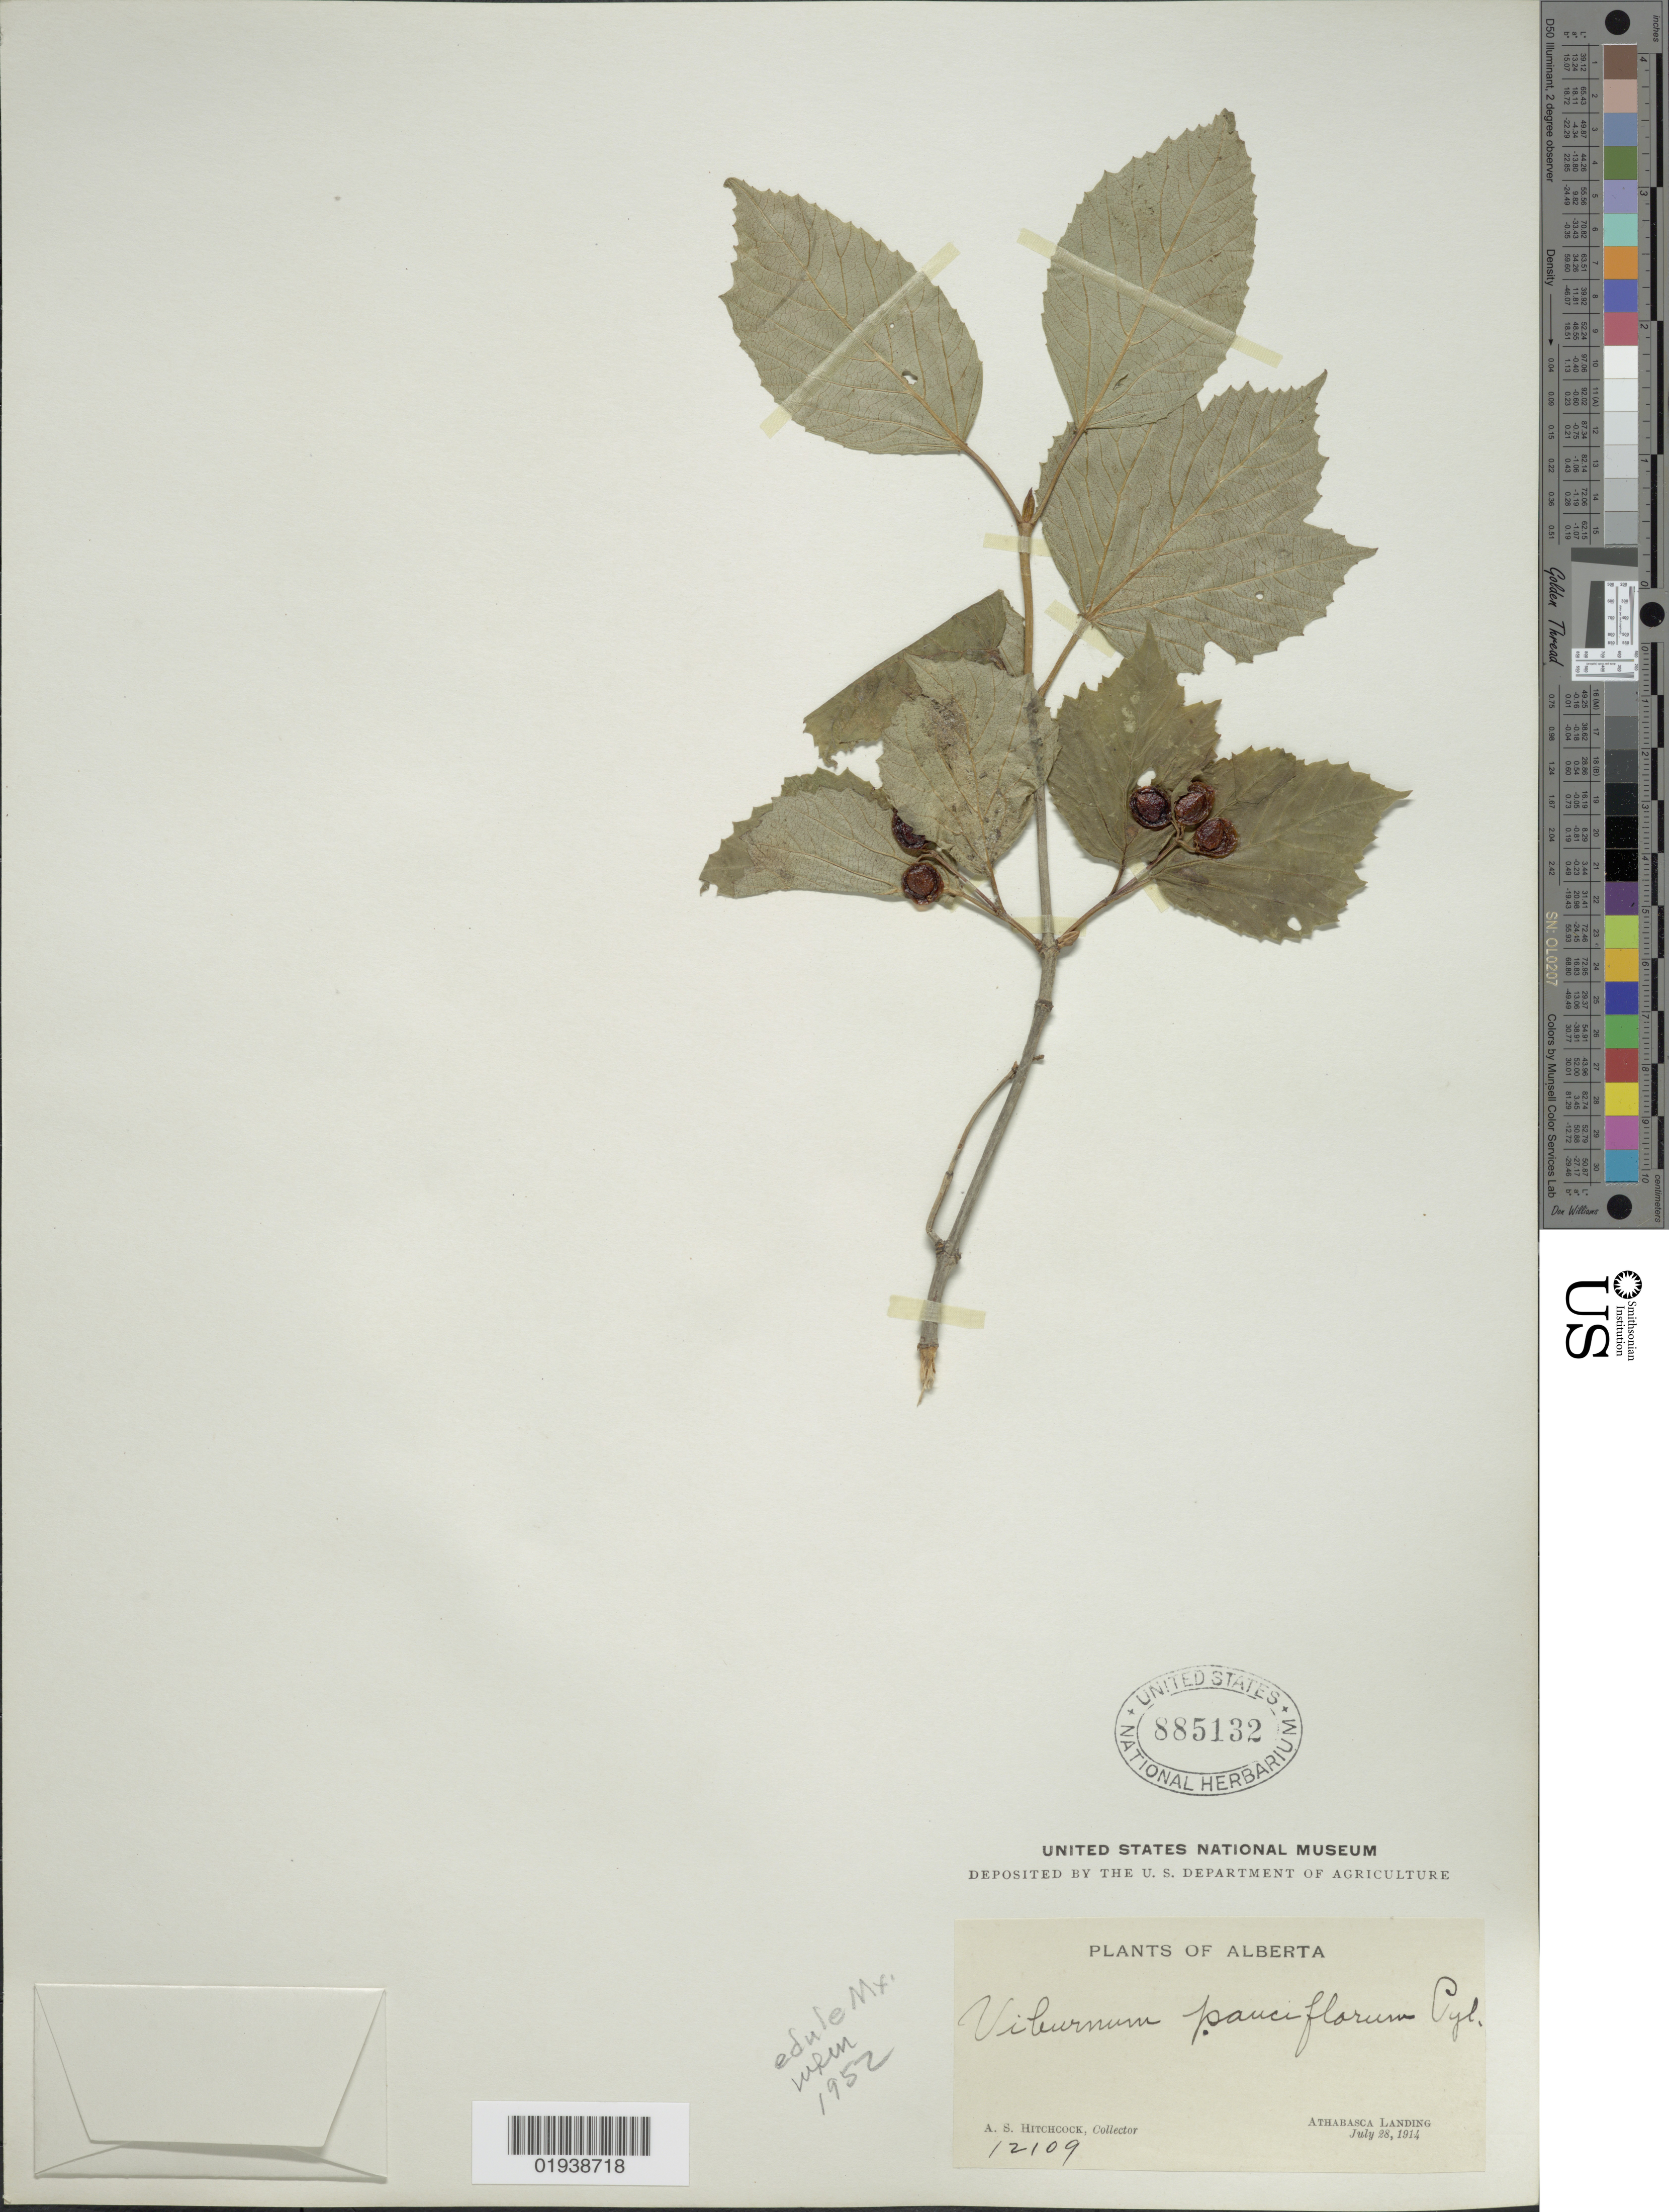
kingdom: Plantae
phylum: Tracheophyta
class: Magnoliopsida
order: Dipsacales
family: Viburnaceae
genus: Viburnum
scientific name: Viburnum edule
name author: (Michx.) Raf.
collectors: A. S. Hitchcock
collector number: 12109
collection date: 1914-07-28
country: Canada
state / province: Alberta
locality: Athabasca Landing.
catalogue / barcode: US 885132